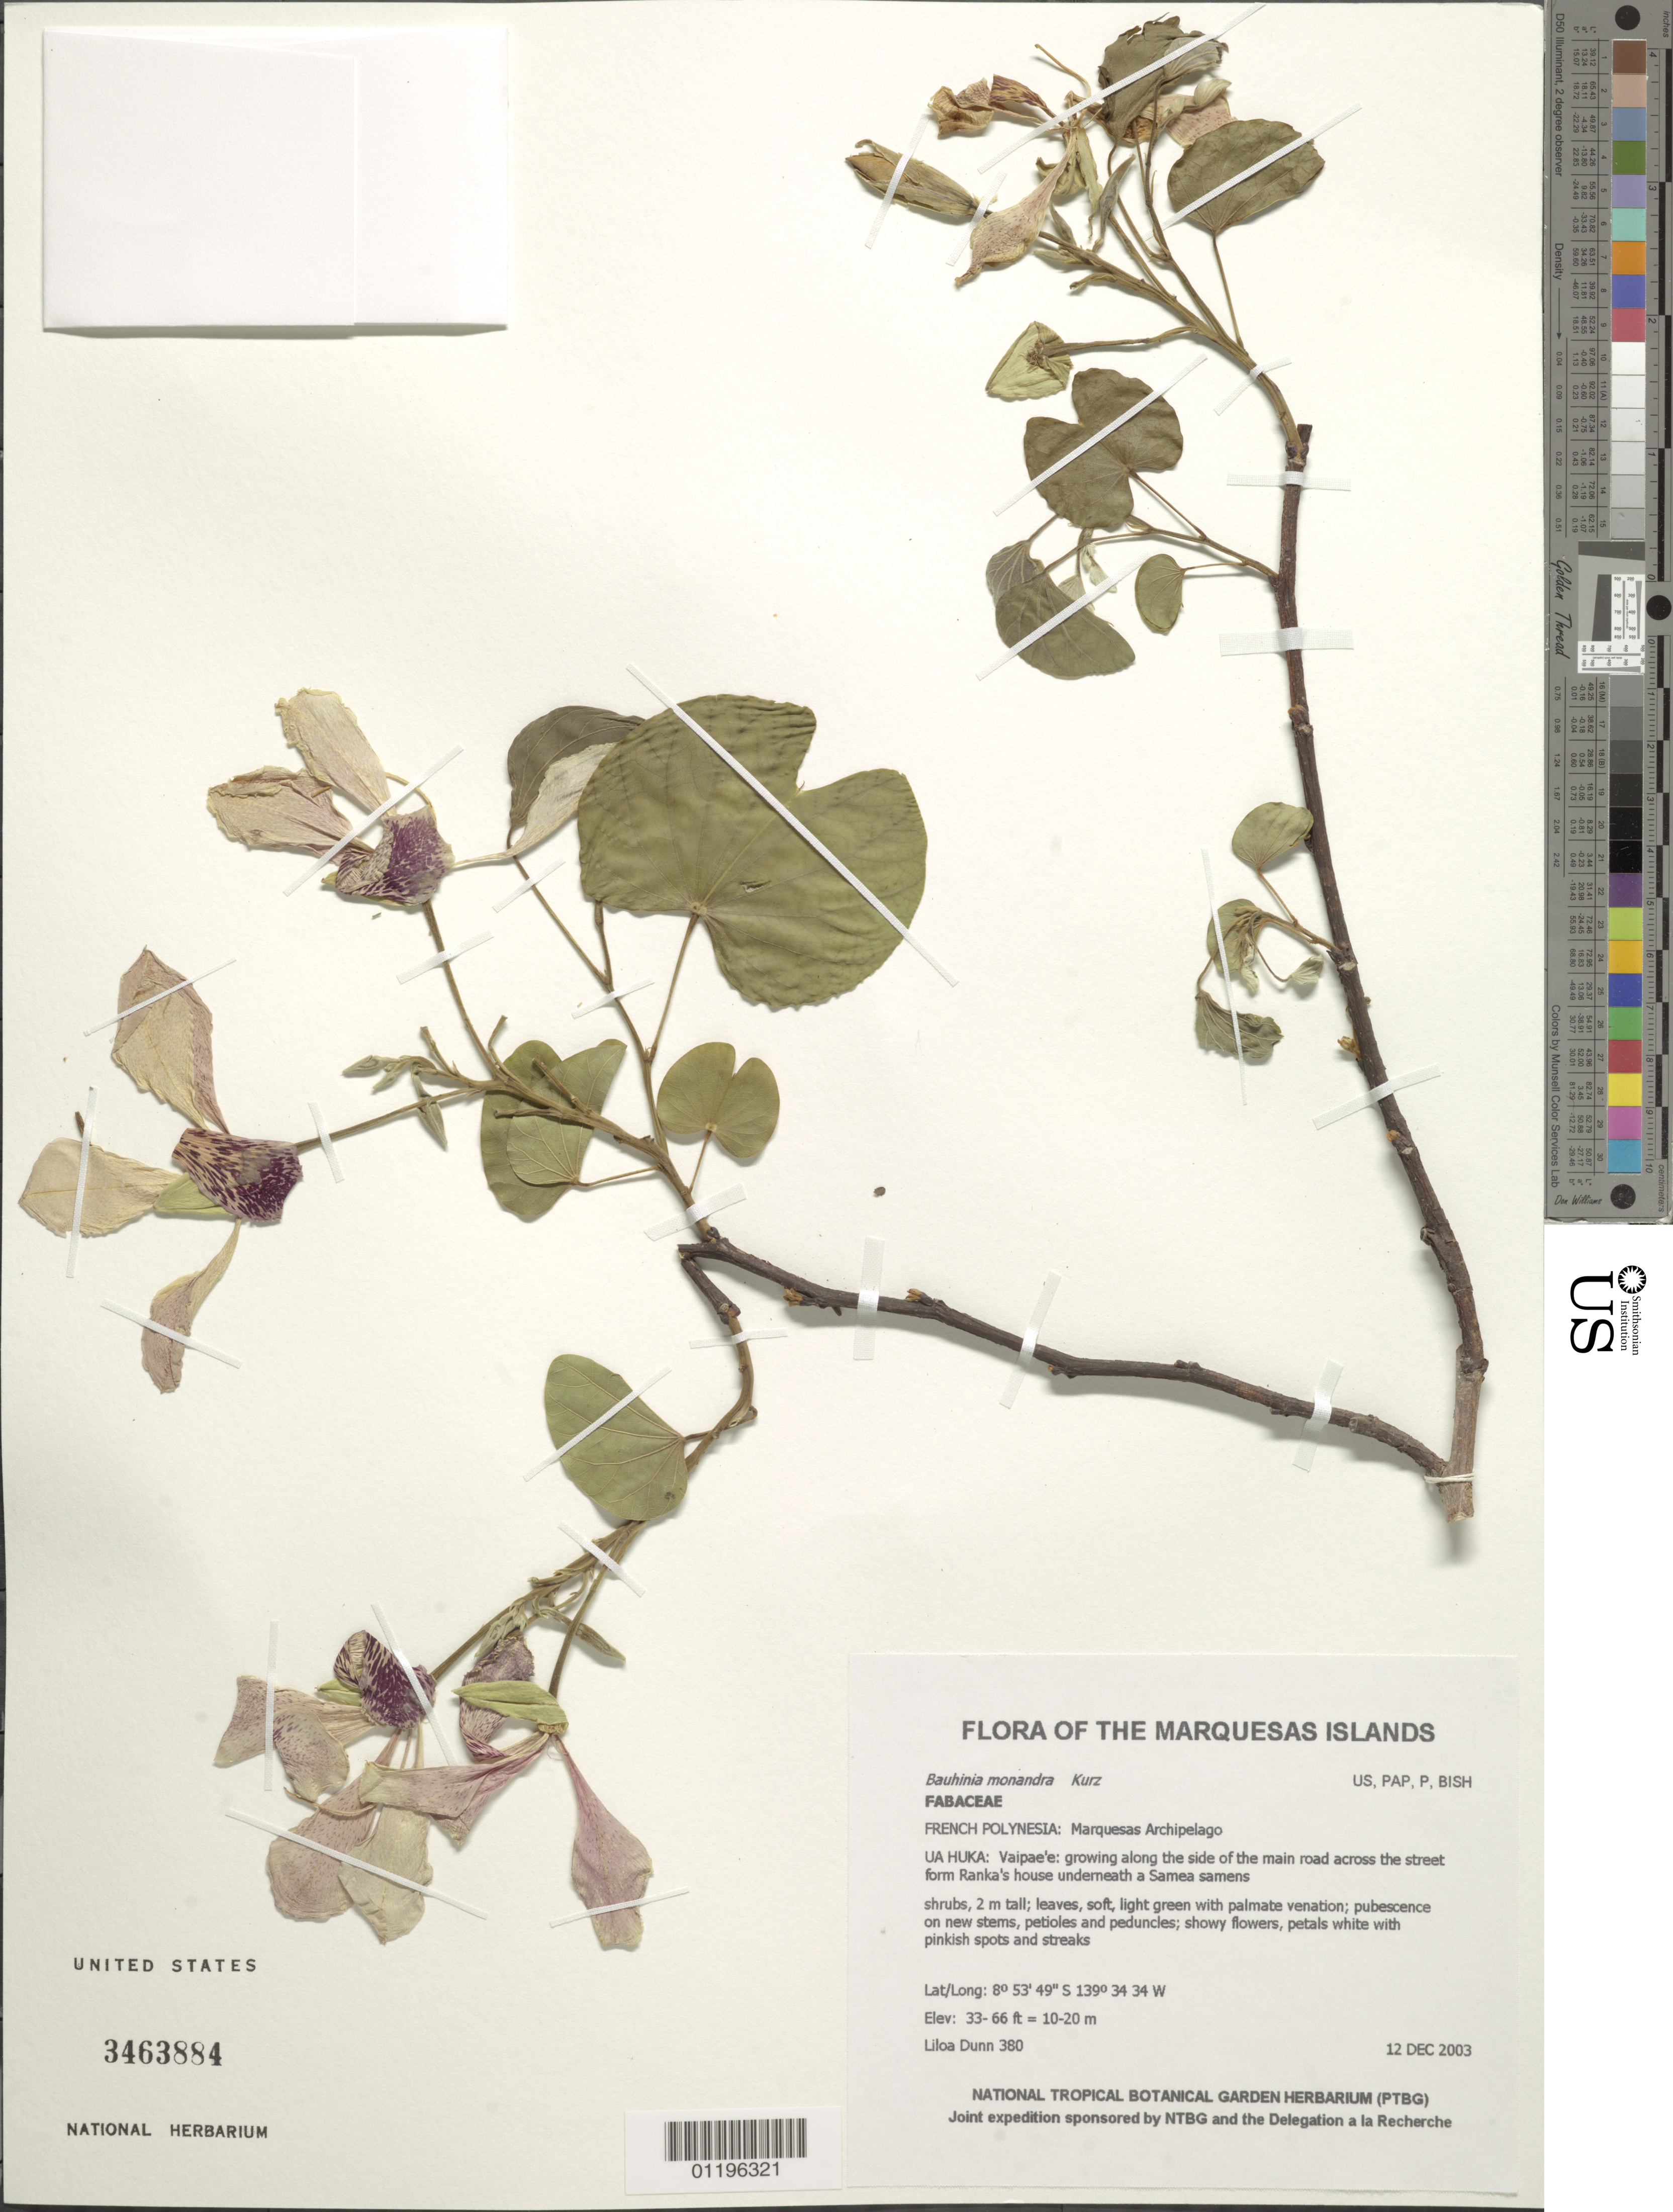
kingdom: Plantae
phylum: Tracheophyta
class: Magnoliopsida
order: Fabales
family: Fabaceae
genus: Bauhinia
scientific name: Bauhinia monandra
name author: Kurz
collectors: L. Dunn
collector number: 380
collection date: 2003-12-12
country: French Polynesia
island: Ua Huka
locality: Vaipae'e: growing along the side of the main road across the street from Ranka's house underneath a Samea samens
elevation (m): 10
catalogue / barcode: US 3463884